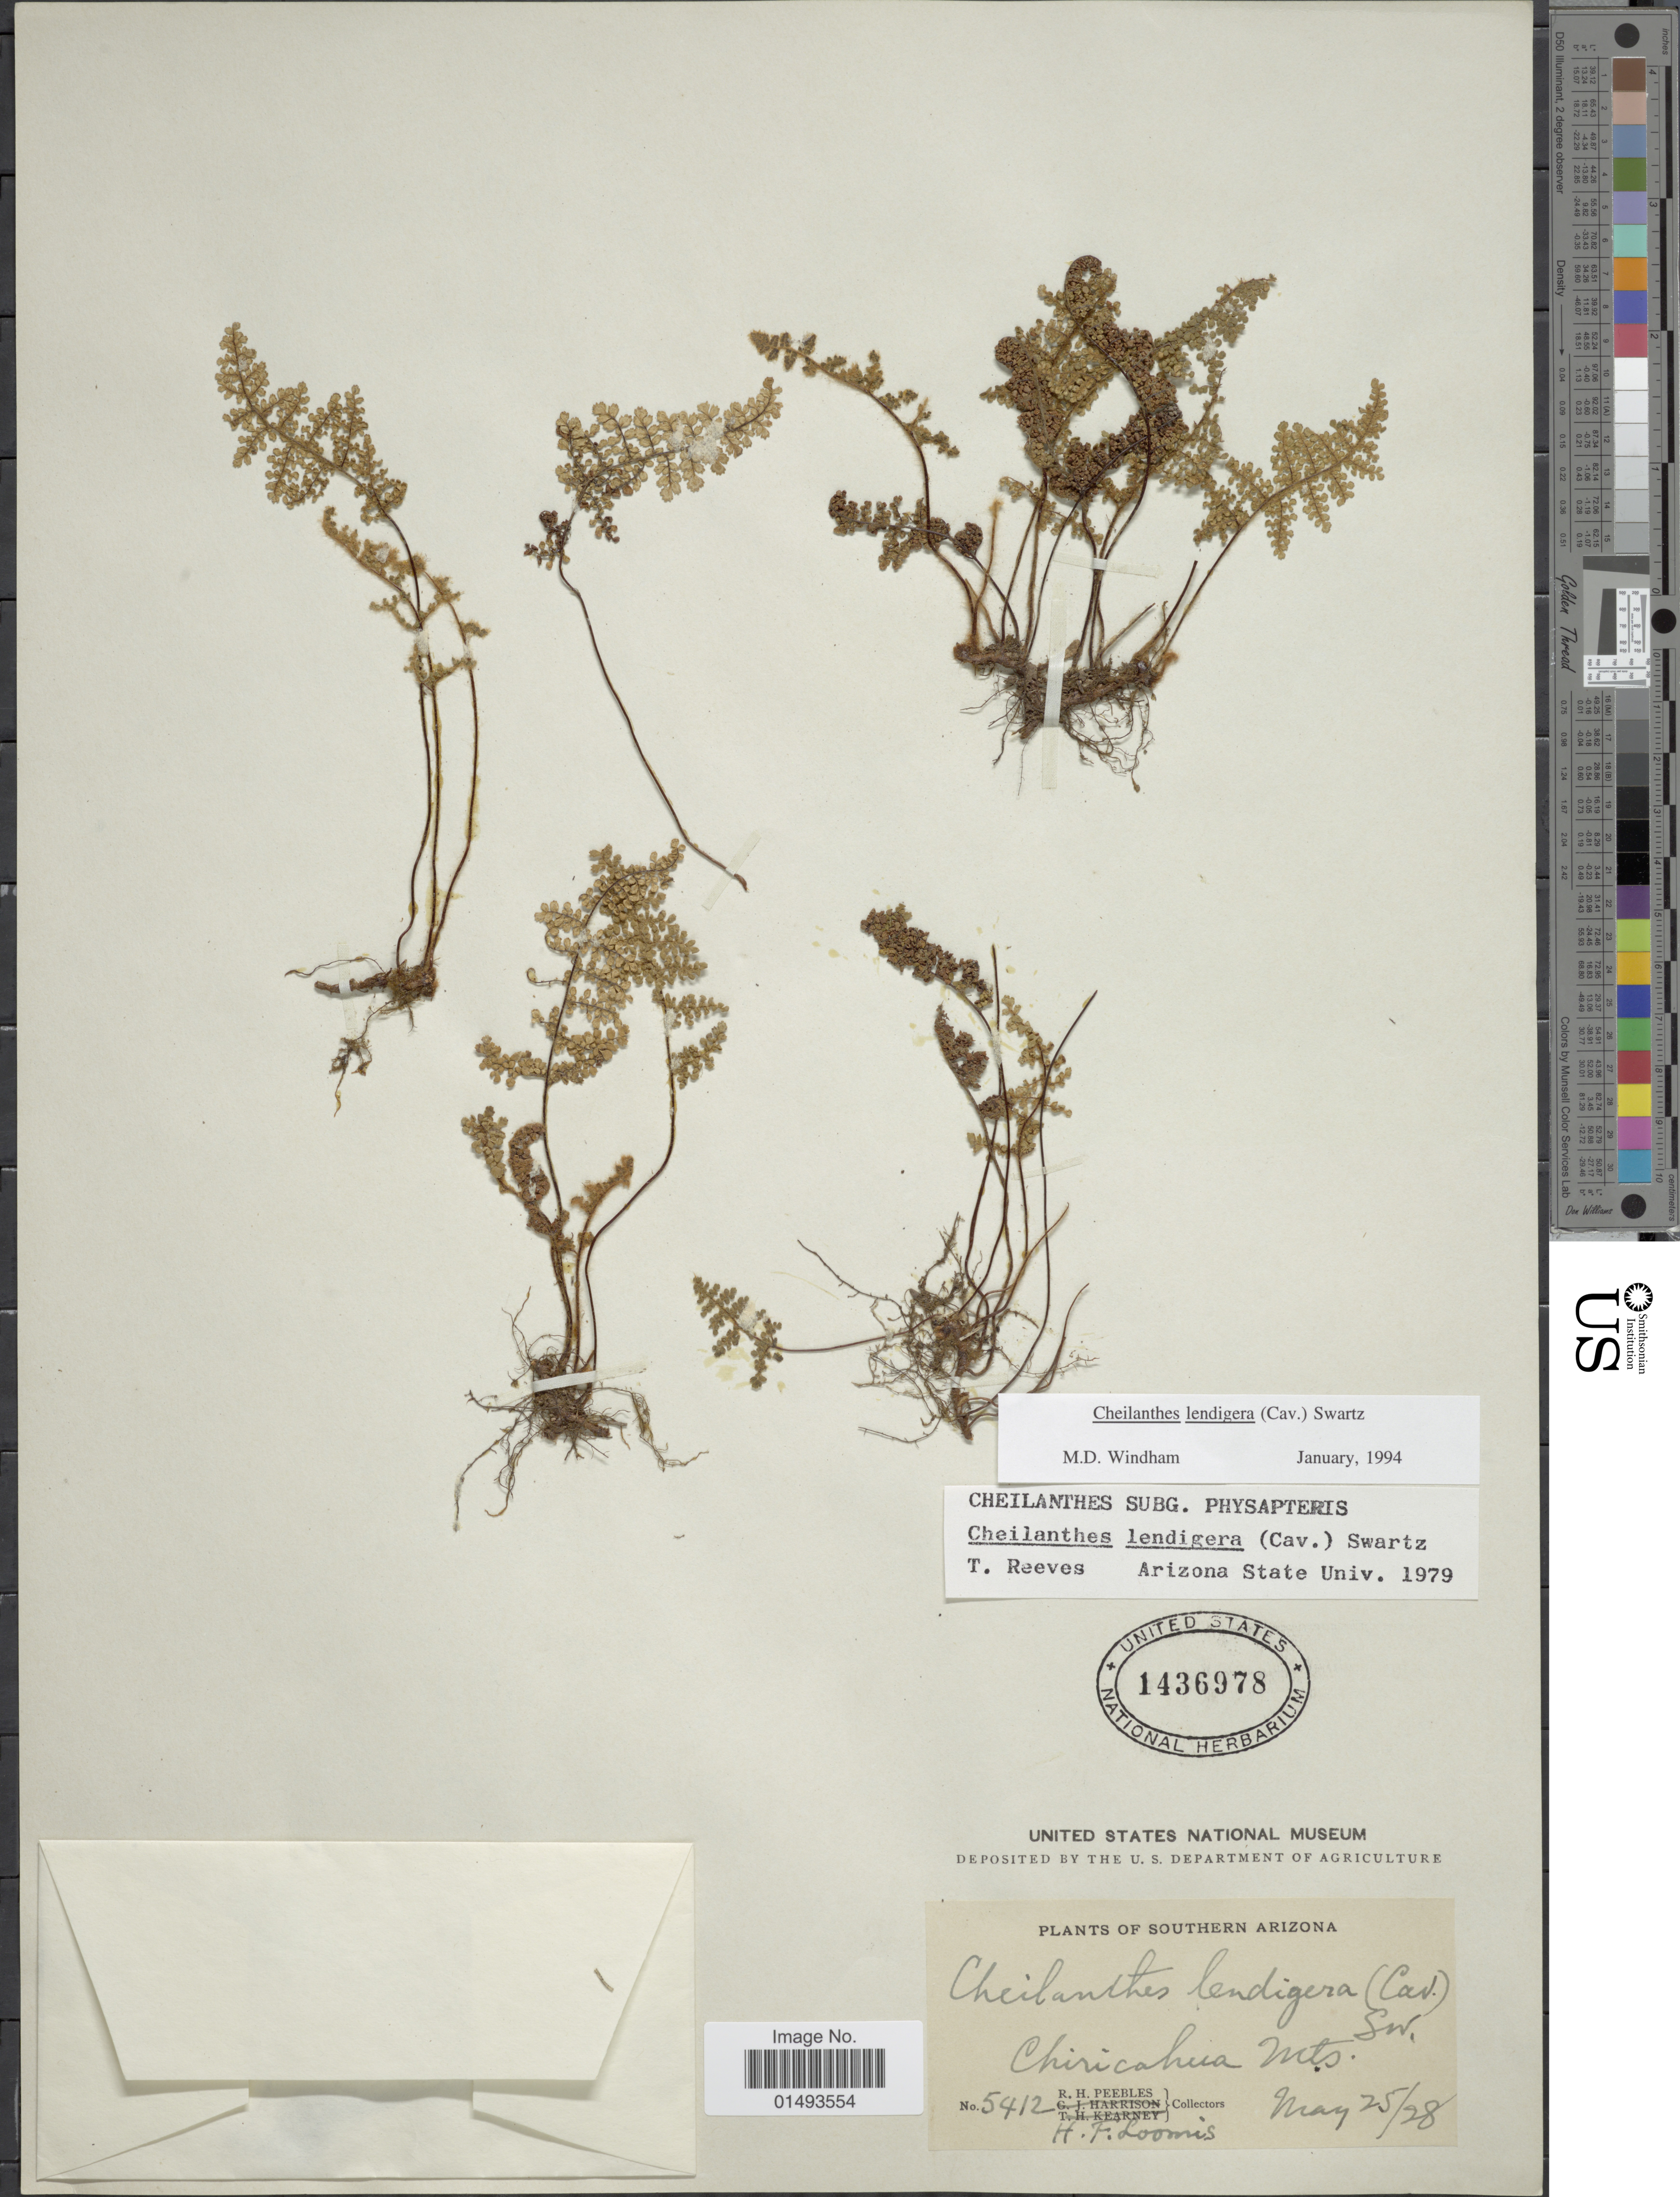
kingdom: Plantae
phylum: Tracheophyta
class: Polypodiopsida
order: Polypodiales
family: Pteridaceae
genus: Myriopteris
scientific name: Myriopteris lendigera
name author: (Cav.) J. Sm.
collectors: R. H. Peebles & H. F. Loomis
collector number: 5412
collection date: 1979-05-25/1979-05-28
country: United States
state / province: Arizona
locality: Plants of Southern Arizona, Chiricahua Mts.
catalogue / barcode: US 1436978